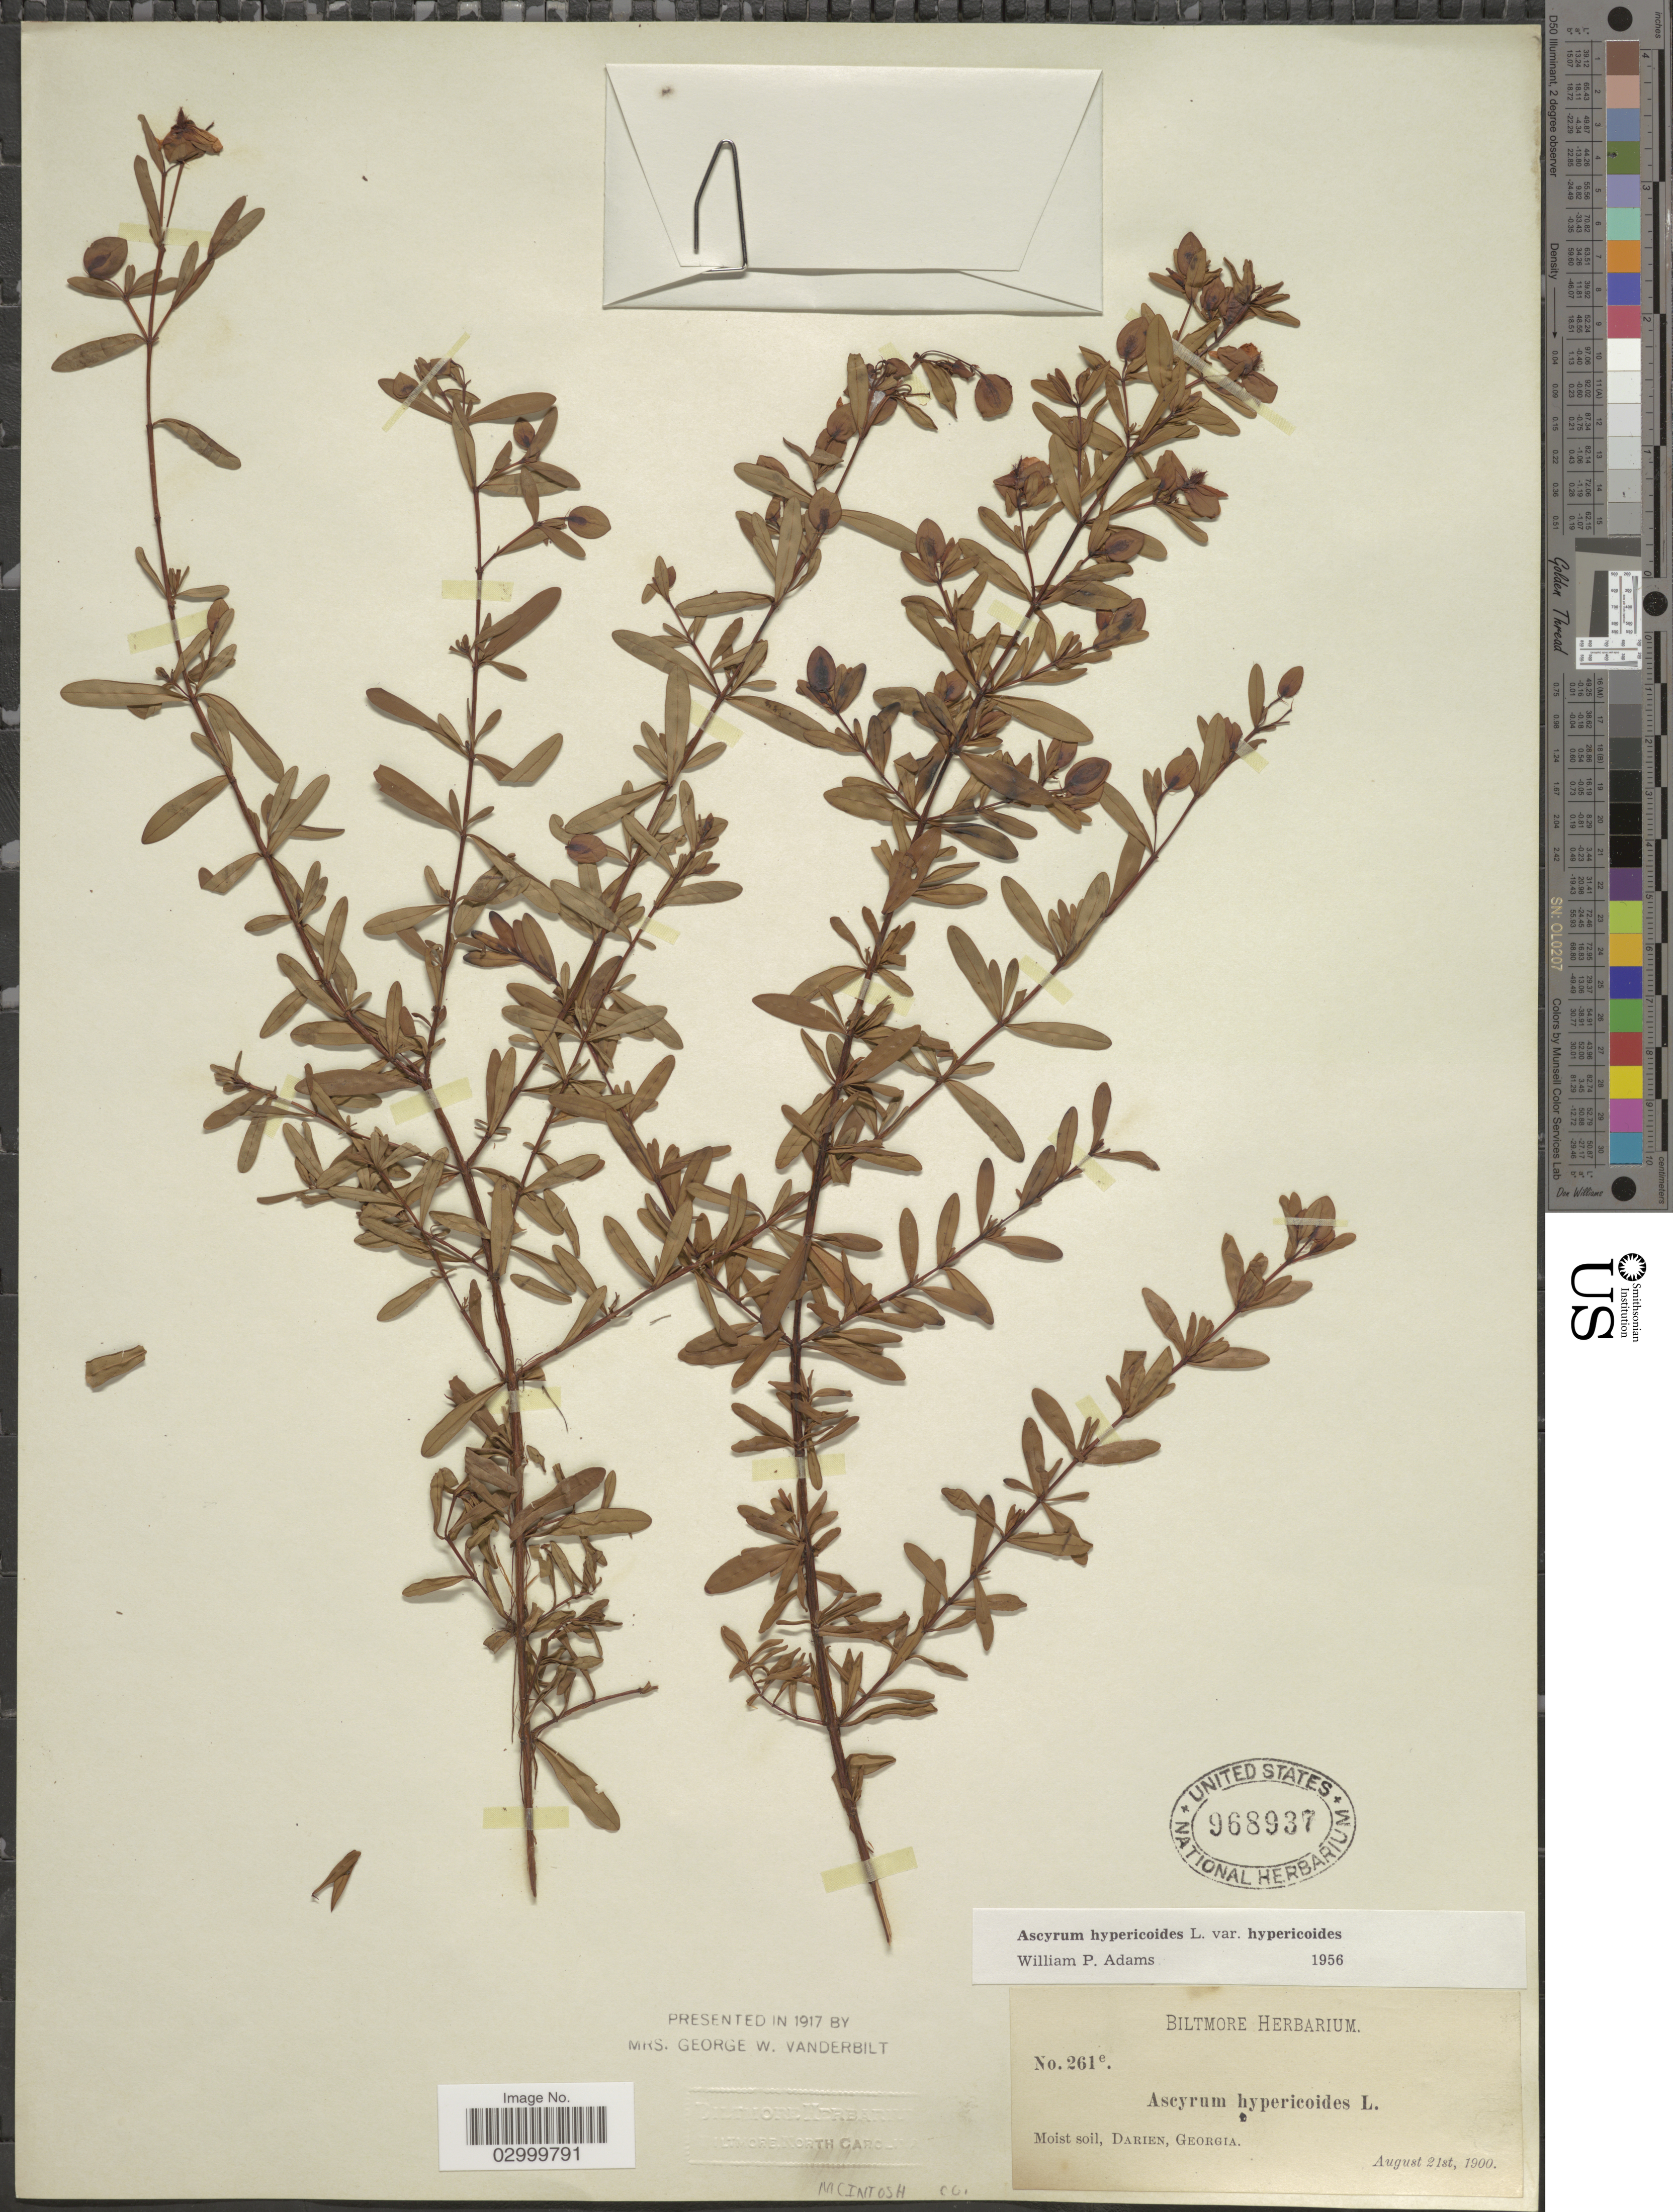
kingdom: Plantae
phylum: Tracheophyta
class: Magnoliopsida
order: Malpighiales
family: Hypericaceae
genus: Hypericum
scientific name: Hypericum hypericoides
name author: (L.) Crantz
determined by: Strong, Mark T., (BOT), Smithsonian Institution - National Museum of Natural History (UNITED STATES)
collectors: ex herb. Biltmore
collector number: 261e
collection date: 1900-08-21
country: United States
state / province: Georgia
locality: Darien, McIntosh Co.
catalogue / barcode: US 968937